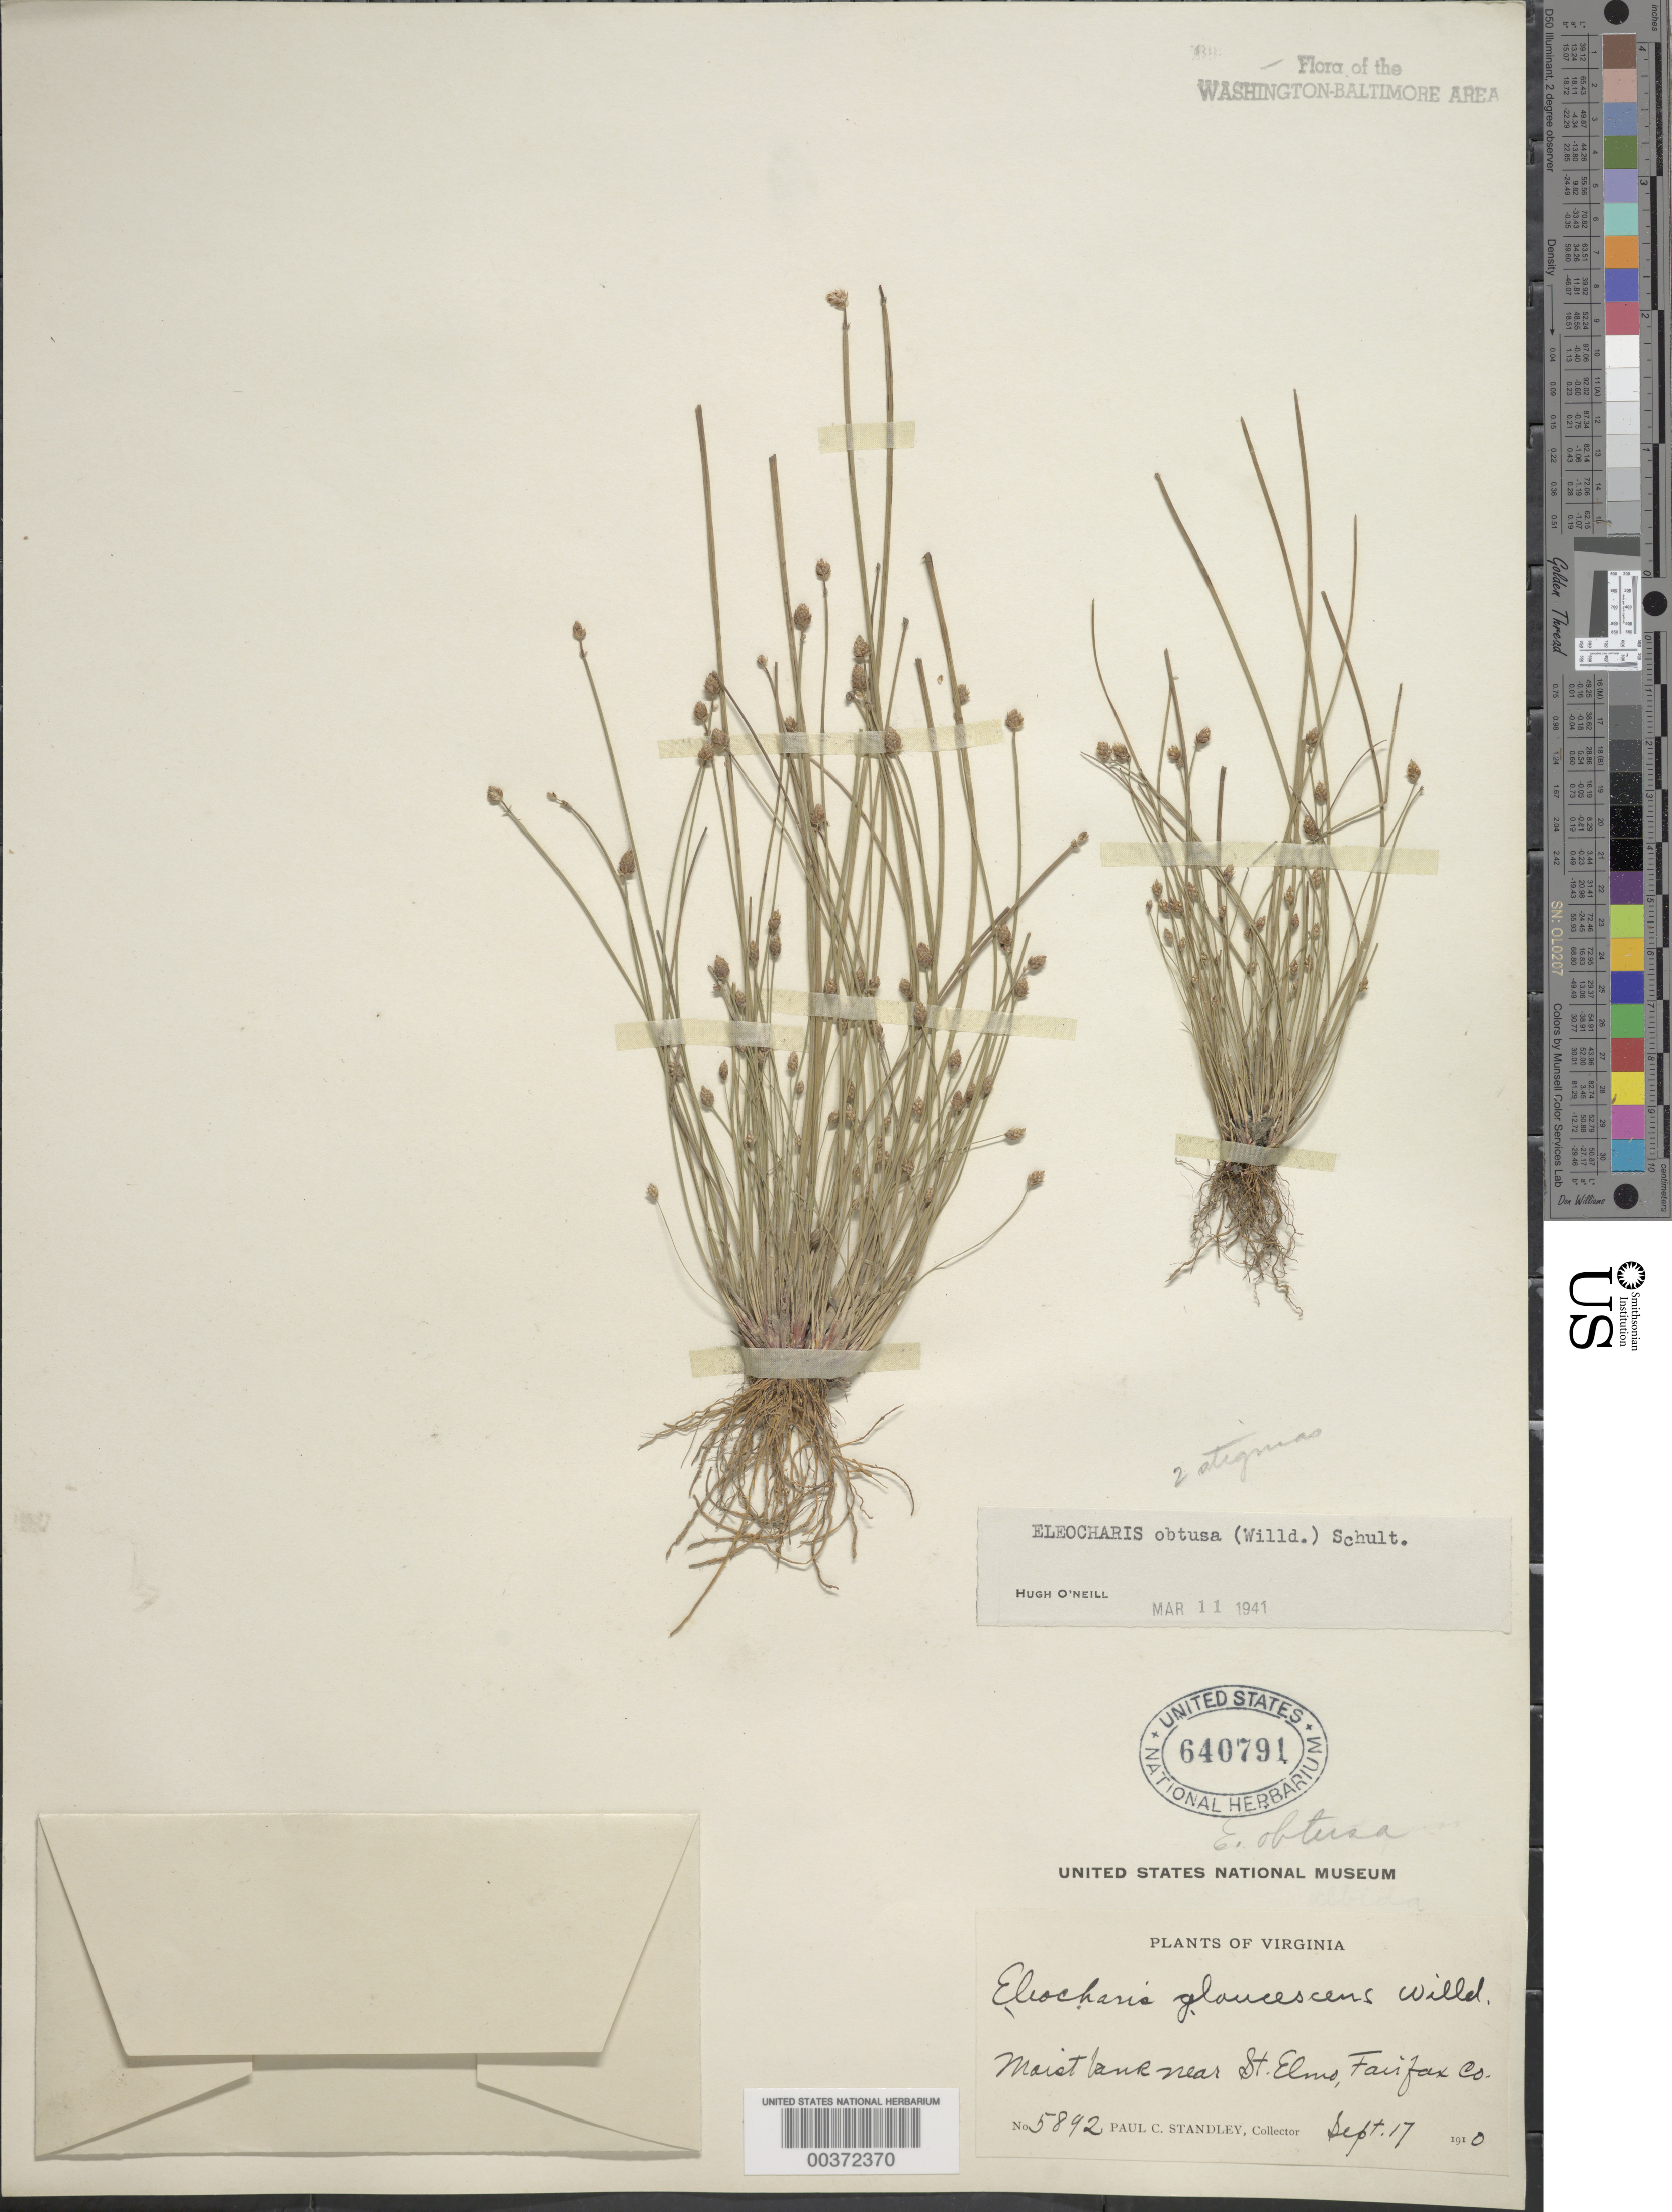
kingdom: Plantae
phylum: Tracheophyta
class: Liliopsida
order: Poales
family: Cyperaceae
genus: Eleocharis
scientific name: Eleocharis obtusa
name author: (Willd.) Schult.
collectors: P. C. Standley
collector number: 5892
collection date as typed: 17 Sep 1910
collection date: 1910-09-17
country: United States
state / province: Virginia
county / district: Fairfax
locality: Saint Elmo vicinity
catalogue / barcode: US 640791